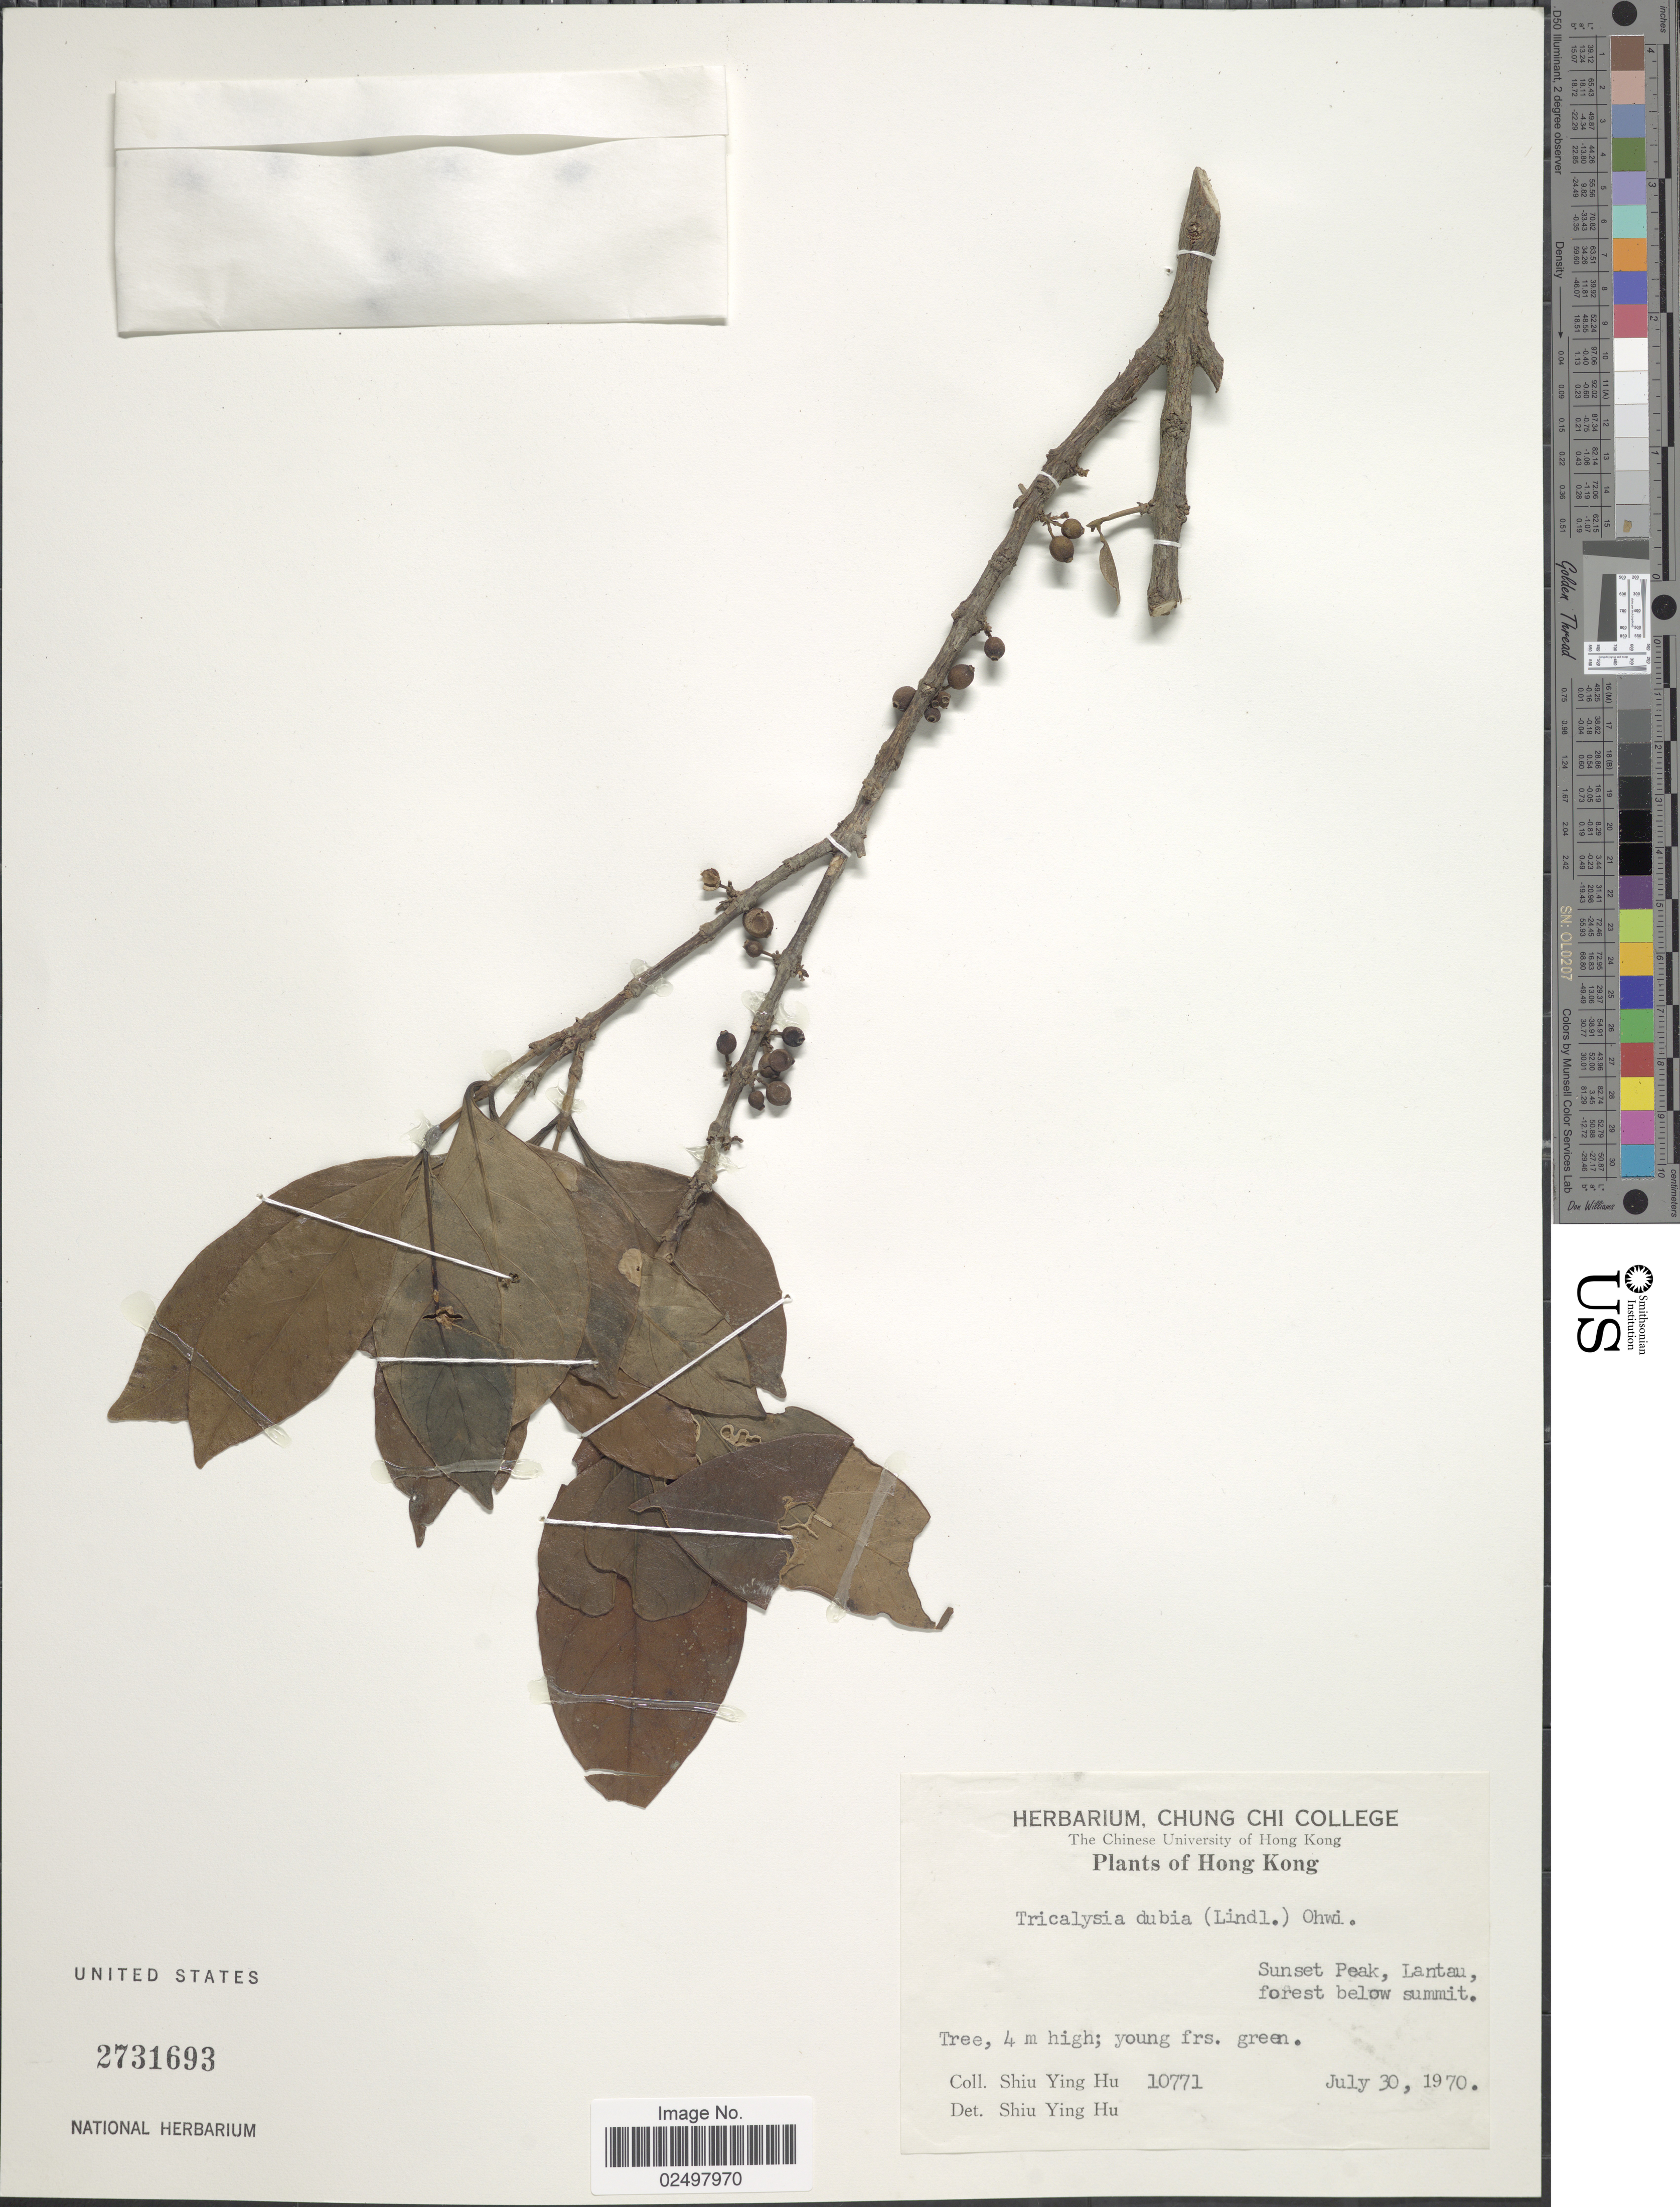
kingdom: Plantae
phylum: Tracheophyta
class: Magnoliopsida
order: Gentianales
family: Rubiaceae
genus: Tricalysia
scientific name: Tricalysia dubia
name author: (Lindl.) Ohwi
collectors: S. Y. Hu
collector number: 10771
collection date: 1970-07-30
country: China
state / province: Hong Kong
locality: Sunset Peak, Lantau, forest below summit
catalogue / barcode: US 2731693